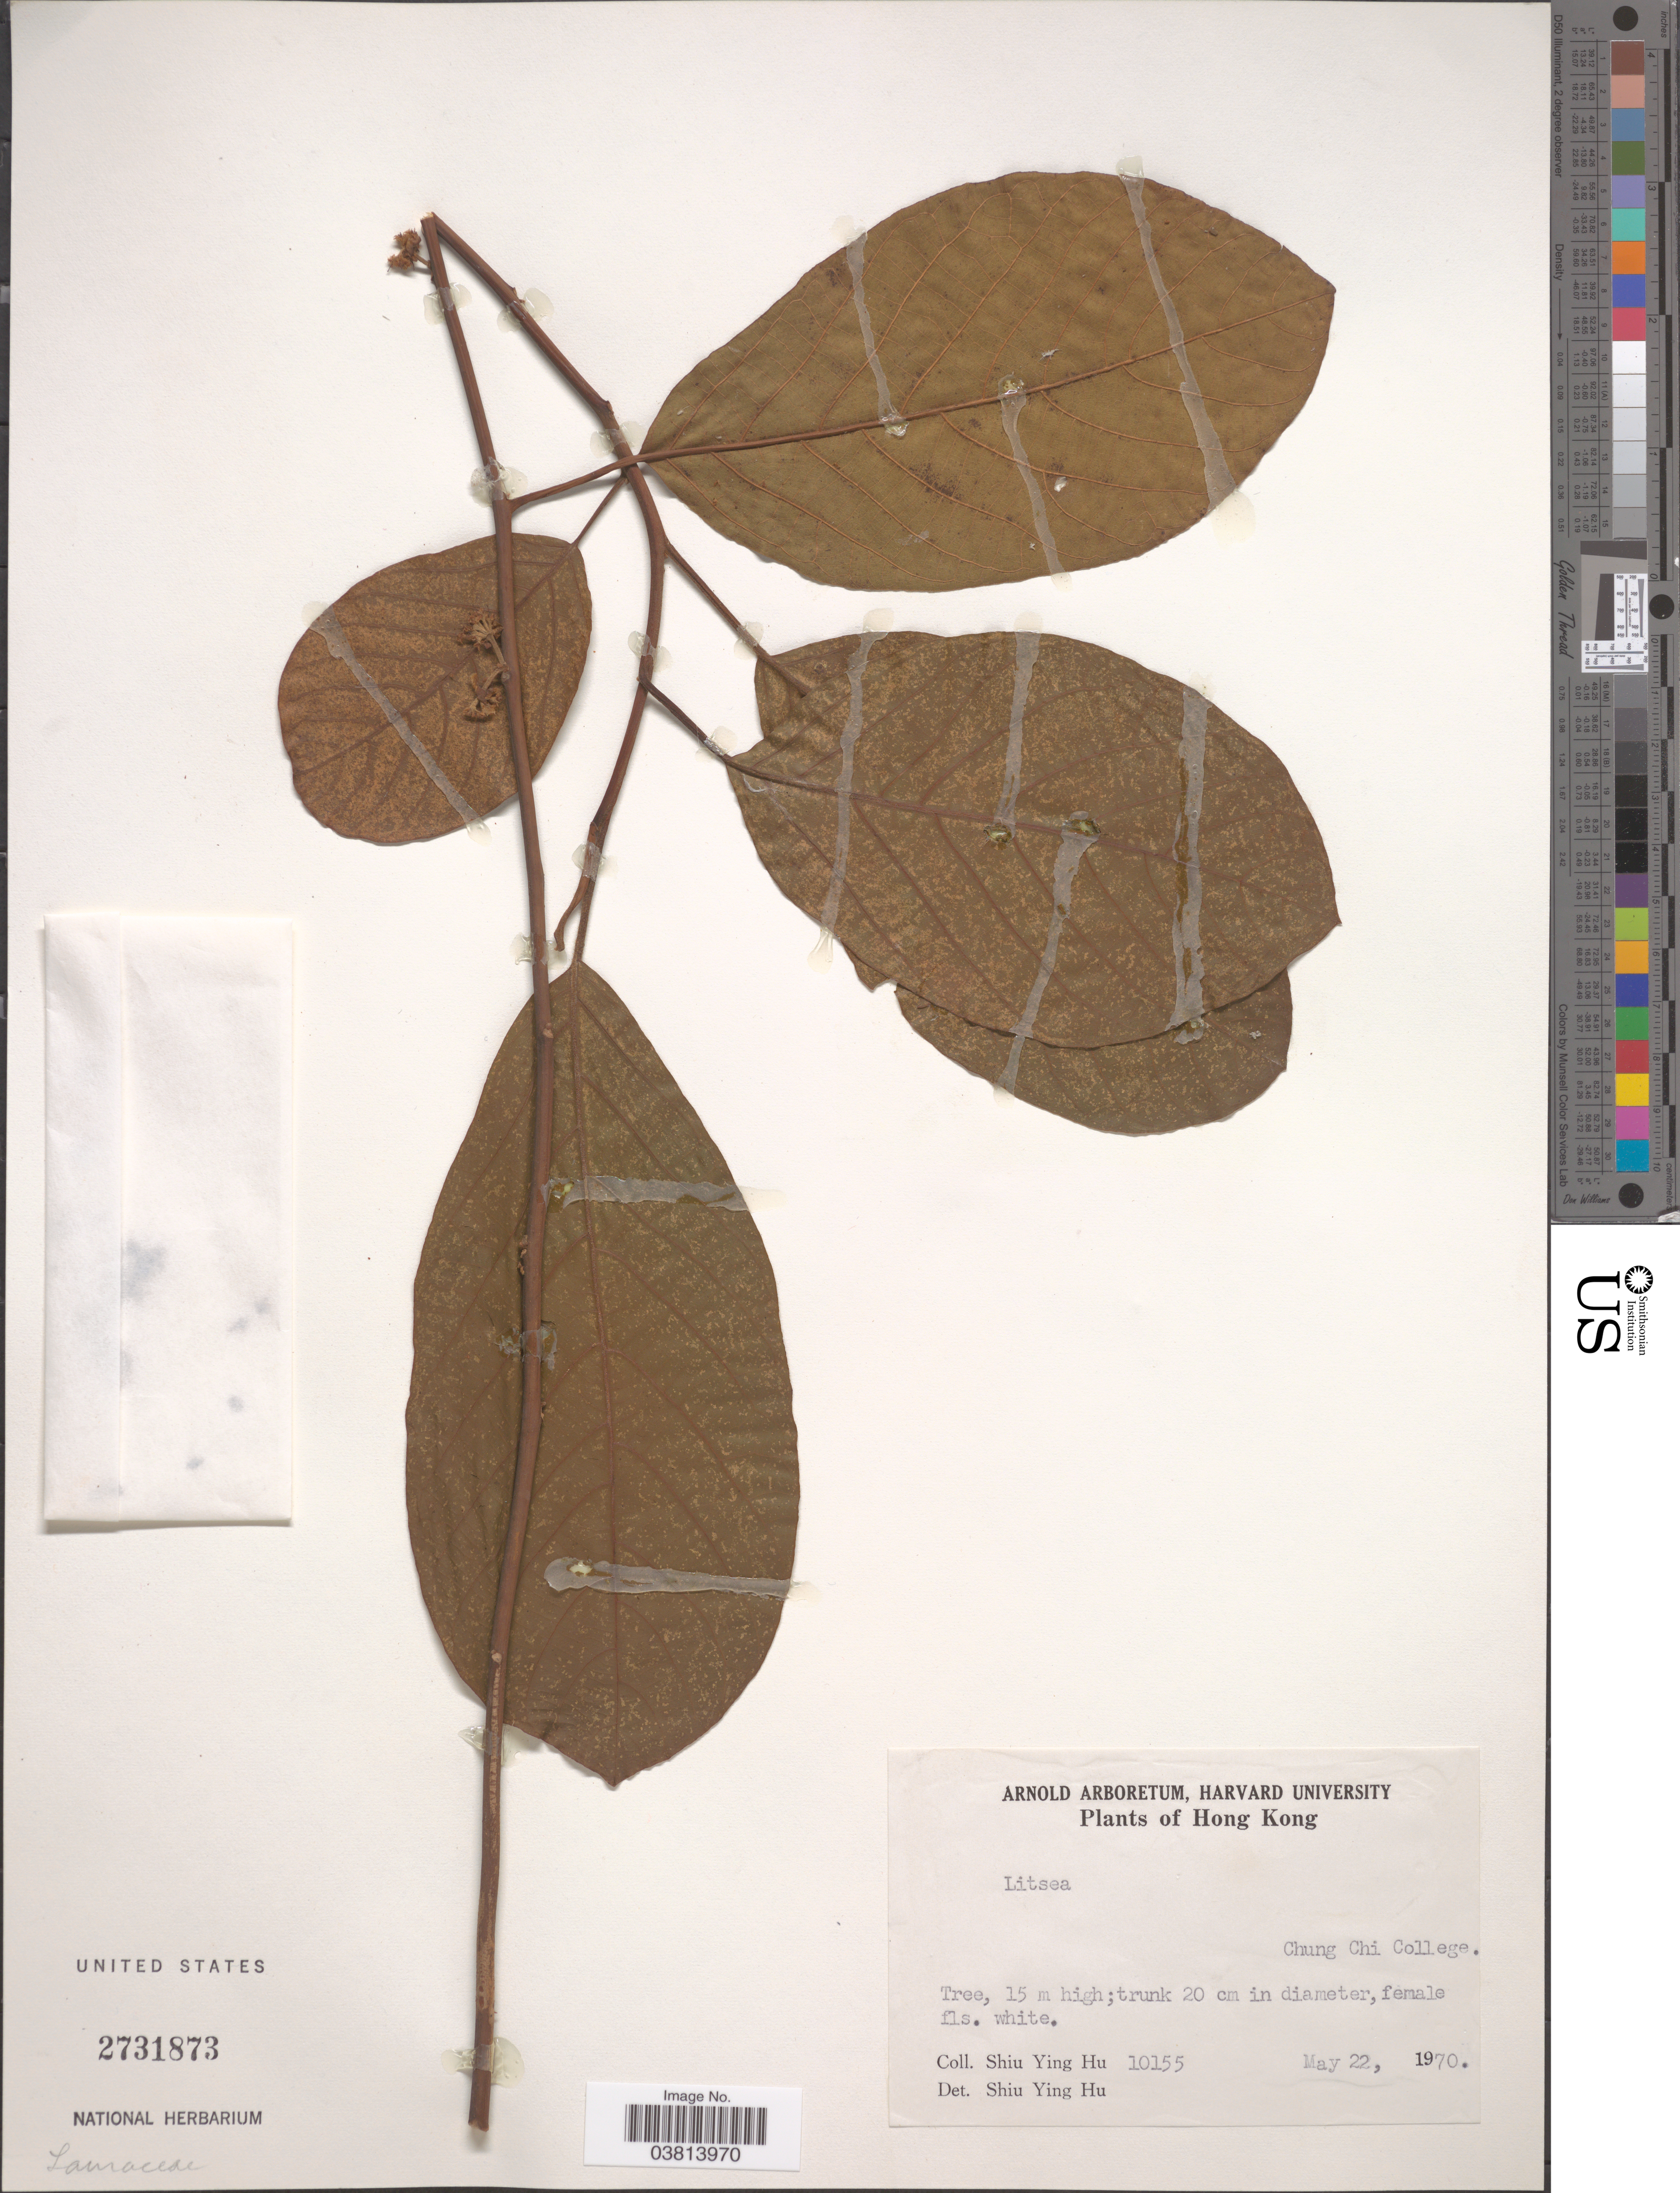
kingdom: Plantae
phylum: Tracheophyta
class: Magnoliopsida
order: Laurales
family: Lauraceae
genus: Litsea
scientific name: Litsea sp.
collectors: S. Y. Hu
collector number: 10155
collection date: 1970-05-22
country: China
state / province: Hong Kong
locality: Chung Chi College.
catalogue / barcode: US 2731873